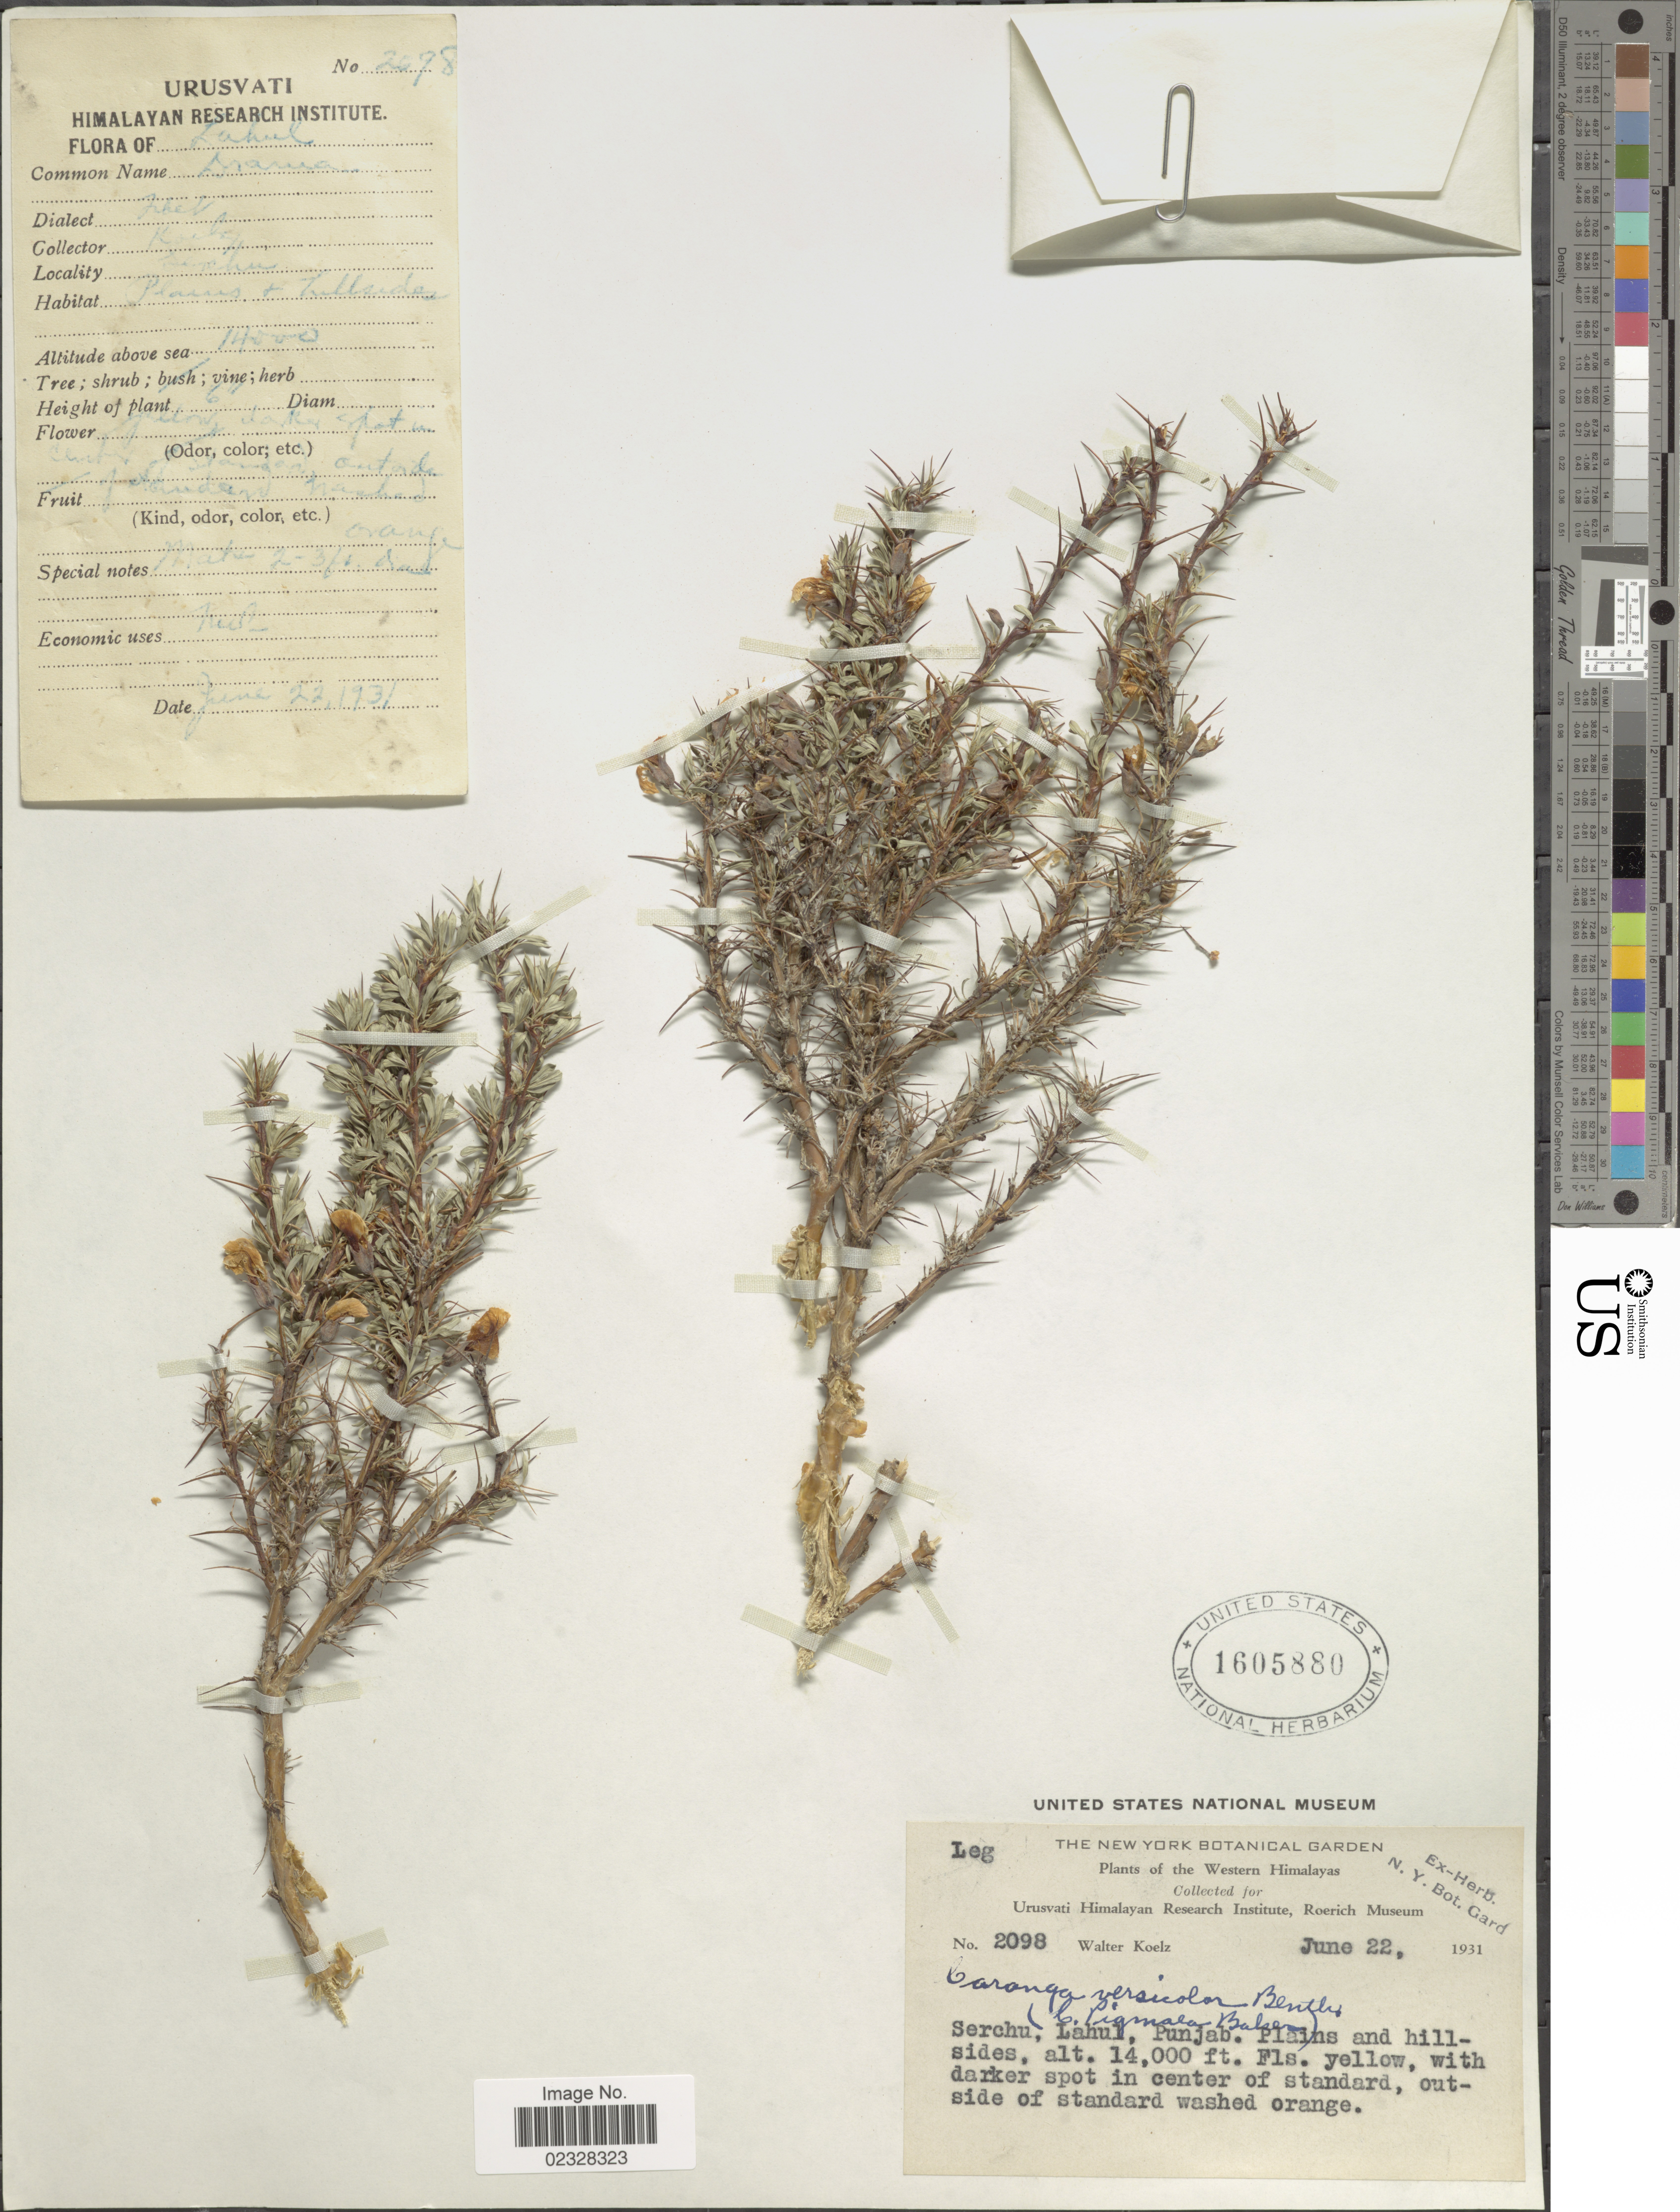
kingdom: Plantae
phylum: Tracheophyta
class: Magnoliopsida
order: Fabales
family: Fabaceae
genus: Caragana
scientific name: Caragana versicolor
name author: Benth.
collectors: W. N. Koelz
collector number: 2098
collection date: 1931-06-22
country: India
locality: Western Himalayas, Serchu, Lahul, Punjab, plains and hillsides.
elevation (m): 4267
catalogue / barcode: US 1605880